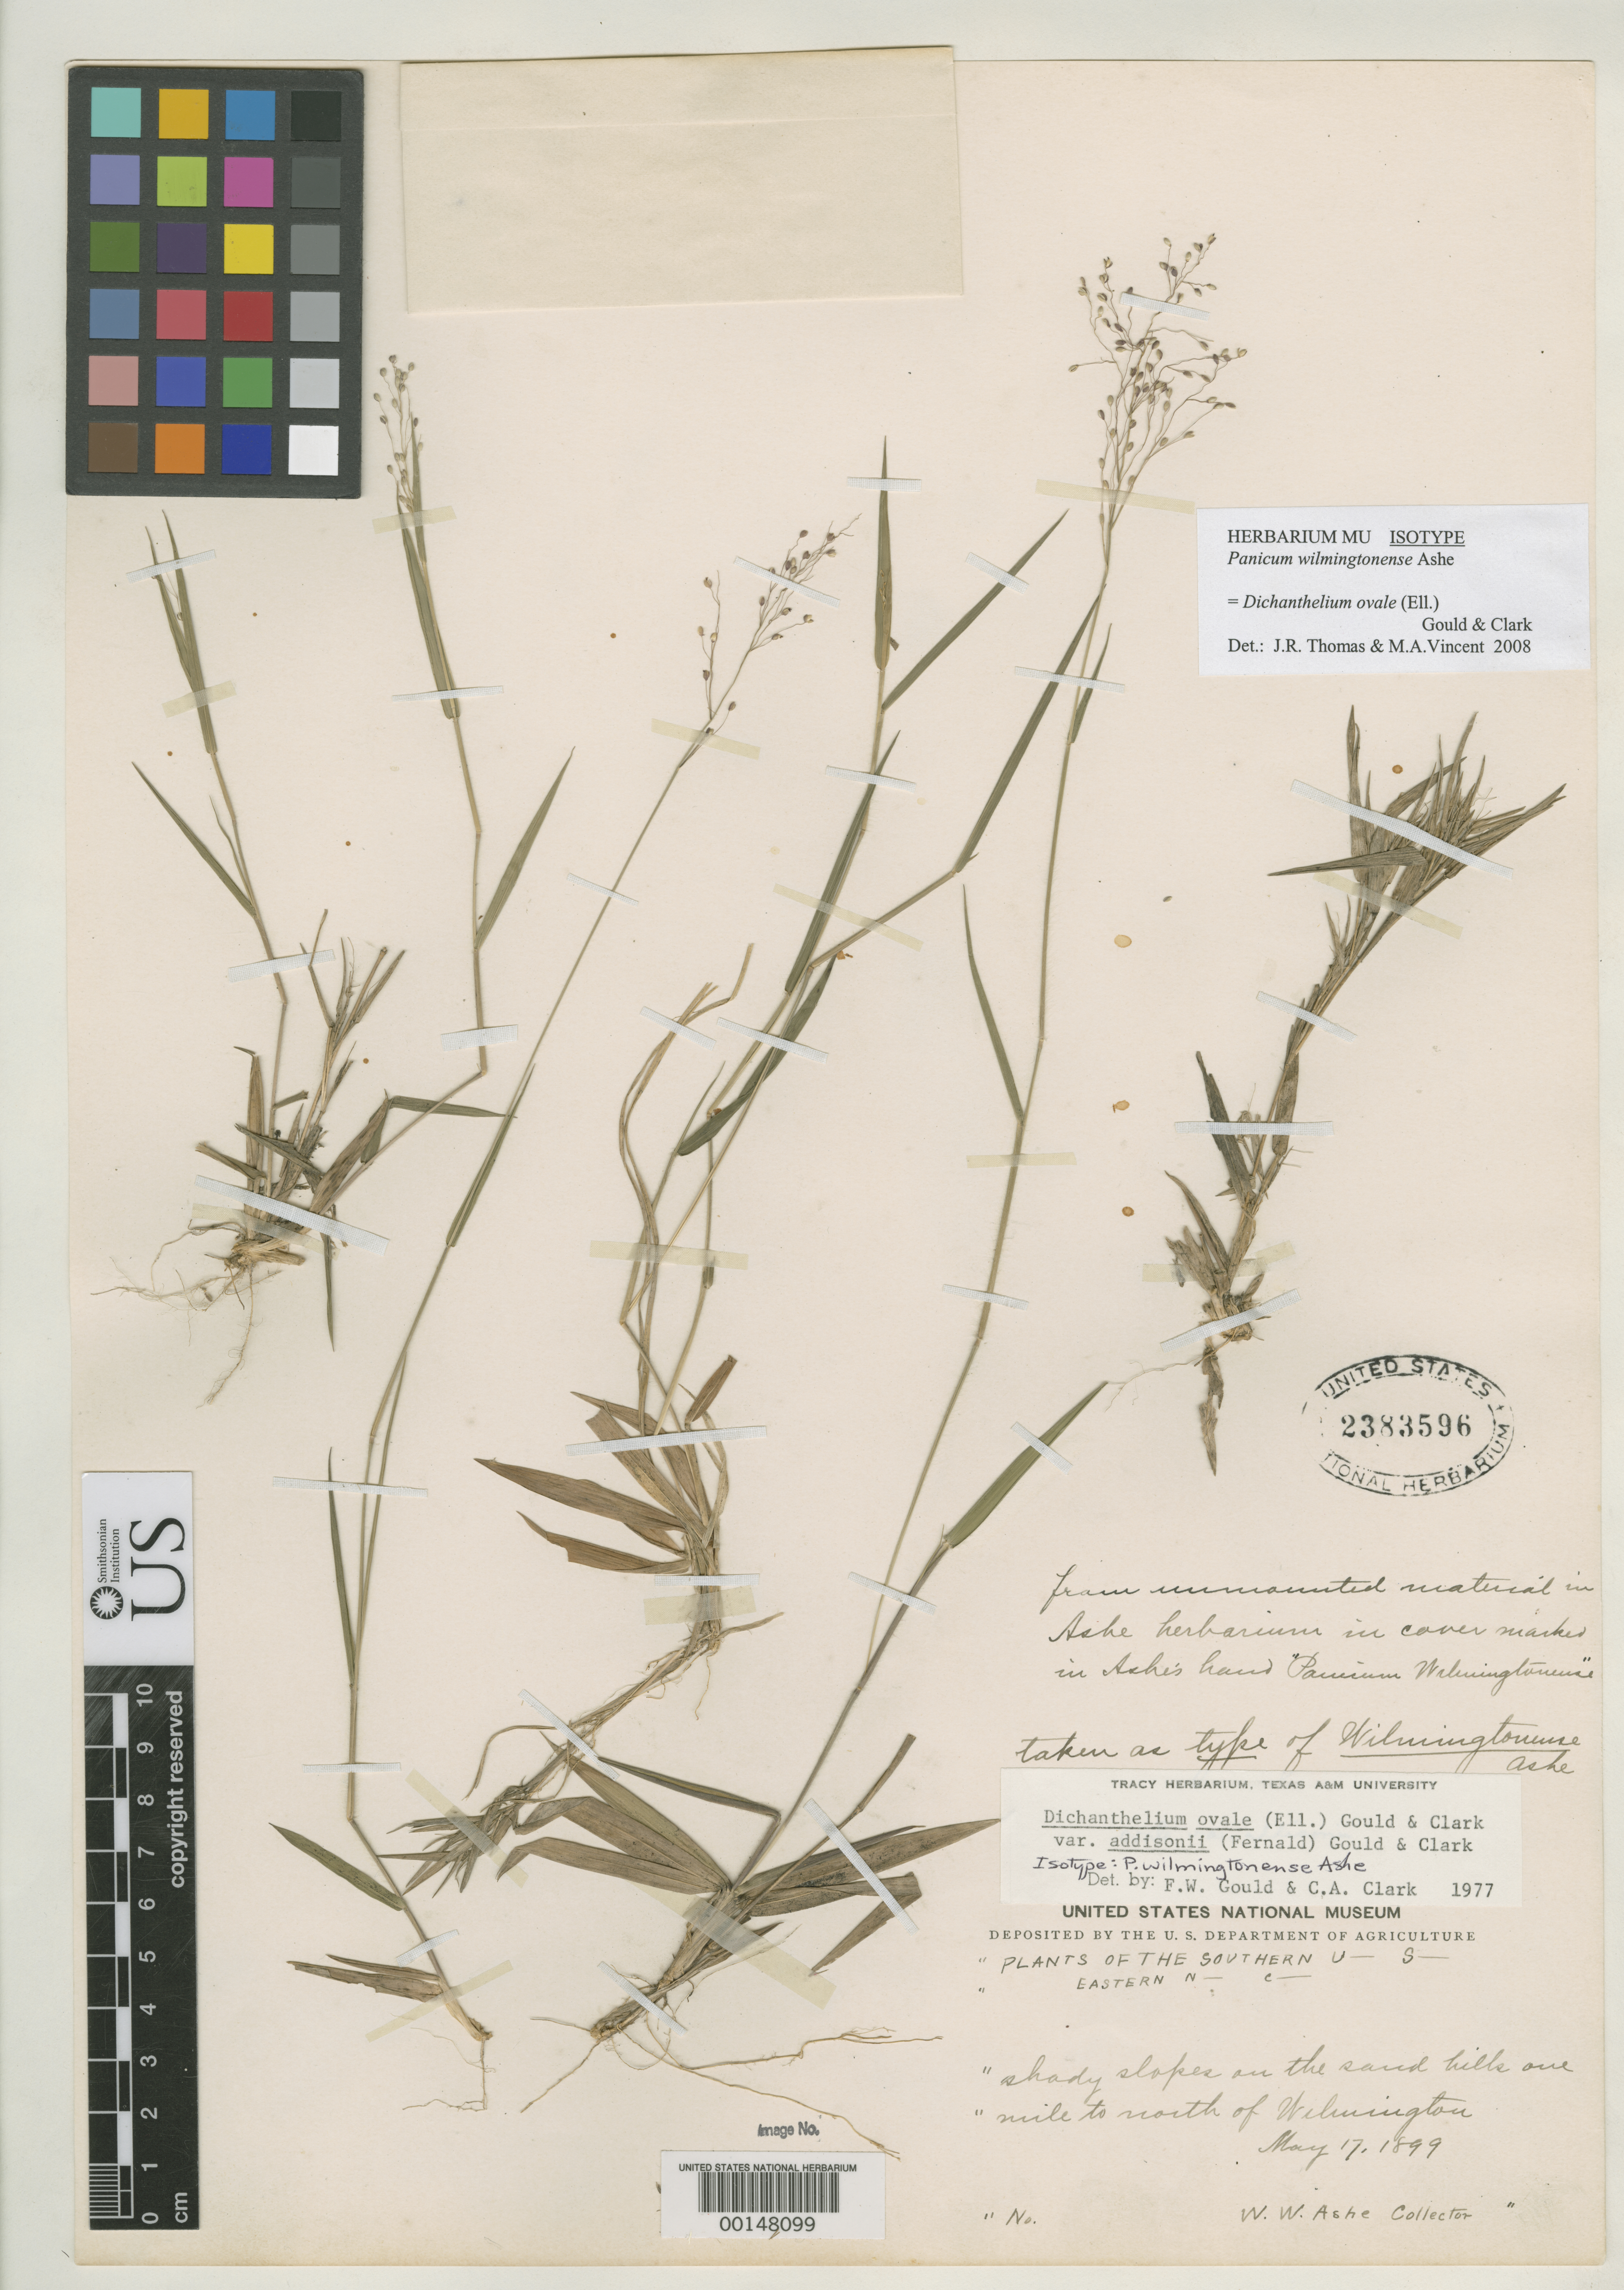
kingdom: Plantae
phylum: Tracheophyta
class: Liliopsida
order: Poales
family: Poaceae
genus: Panicum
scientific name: Panicum wilmingtonense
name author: Ashe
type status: Isotype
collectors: W. W. Ashe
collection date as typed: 17 May 1899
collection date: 1899-05-17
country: United States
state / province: North Carolina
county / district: New Hanover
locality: North of Wilmington.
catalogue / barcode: US 2383596